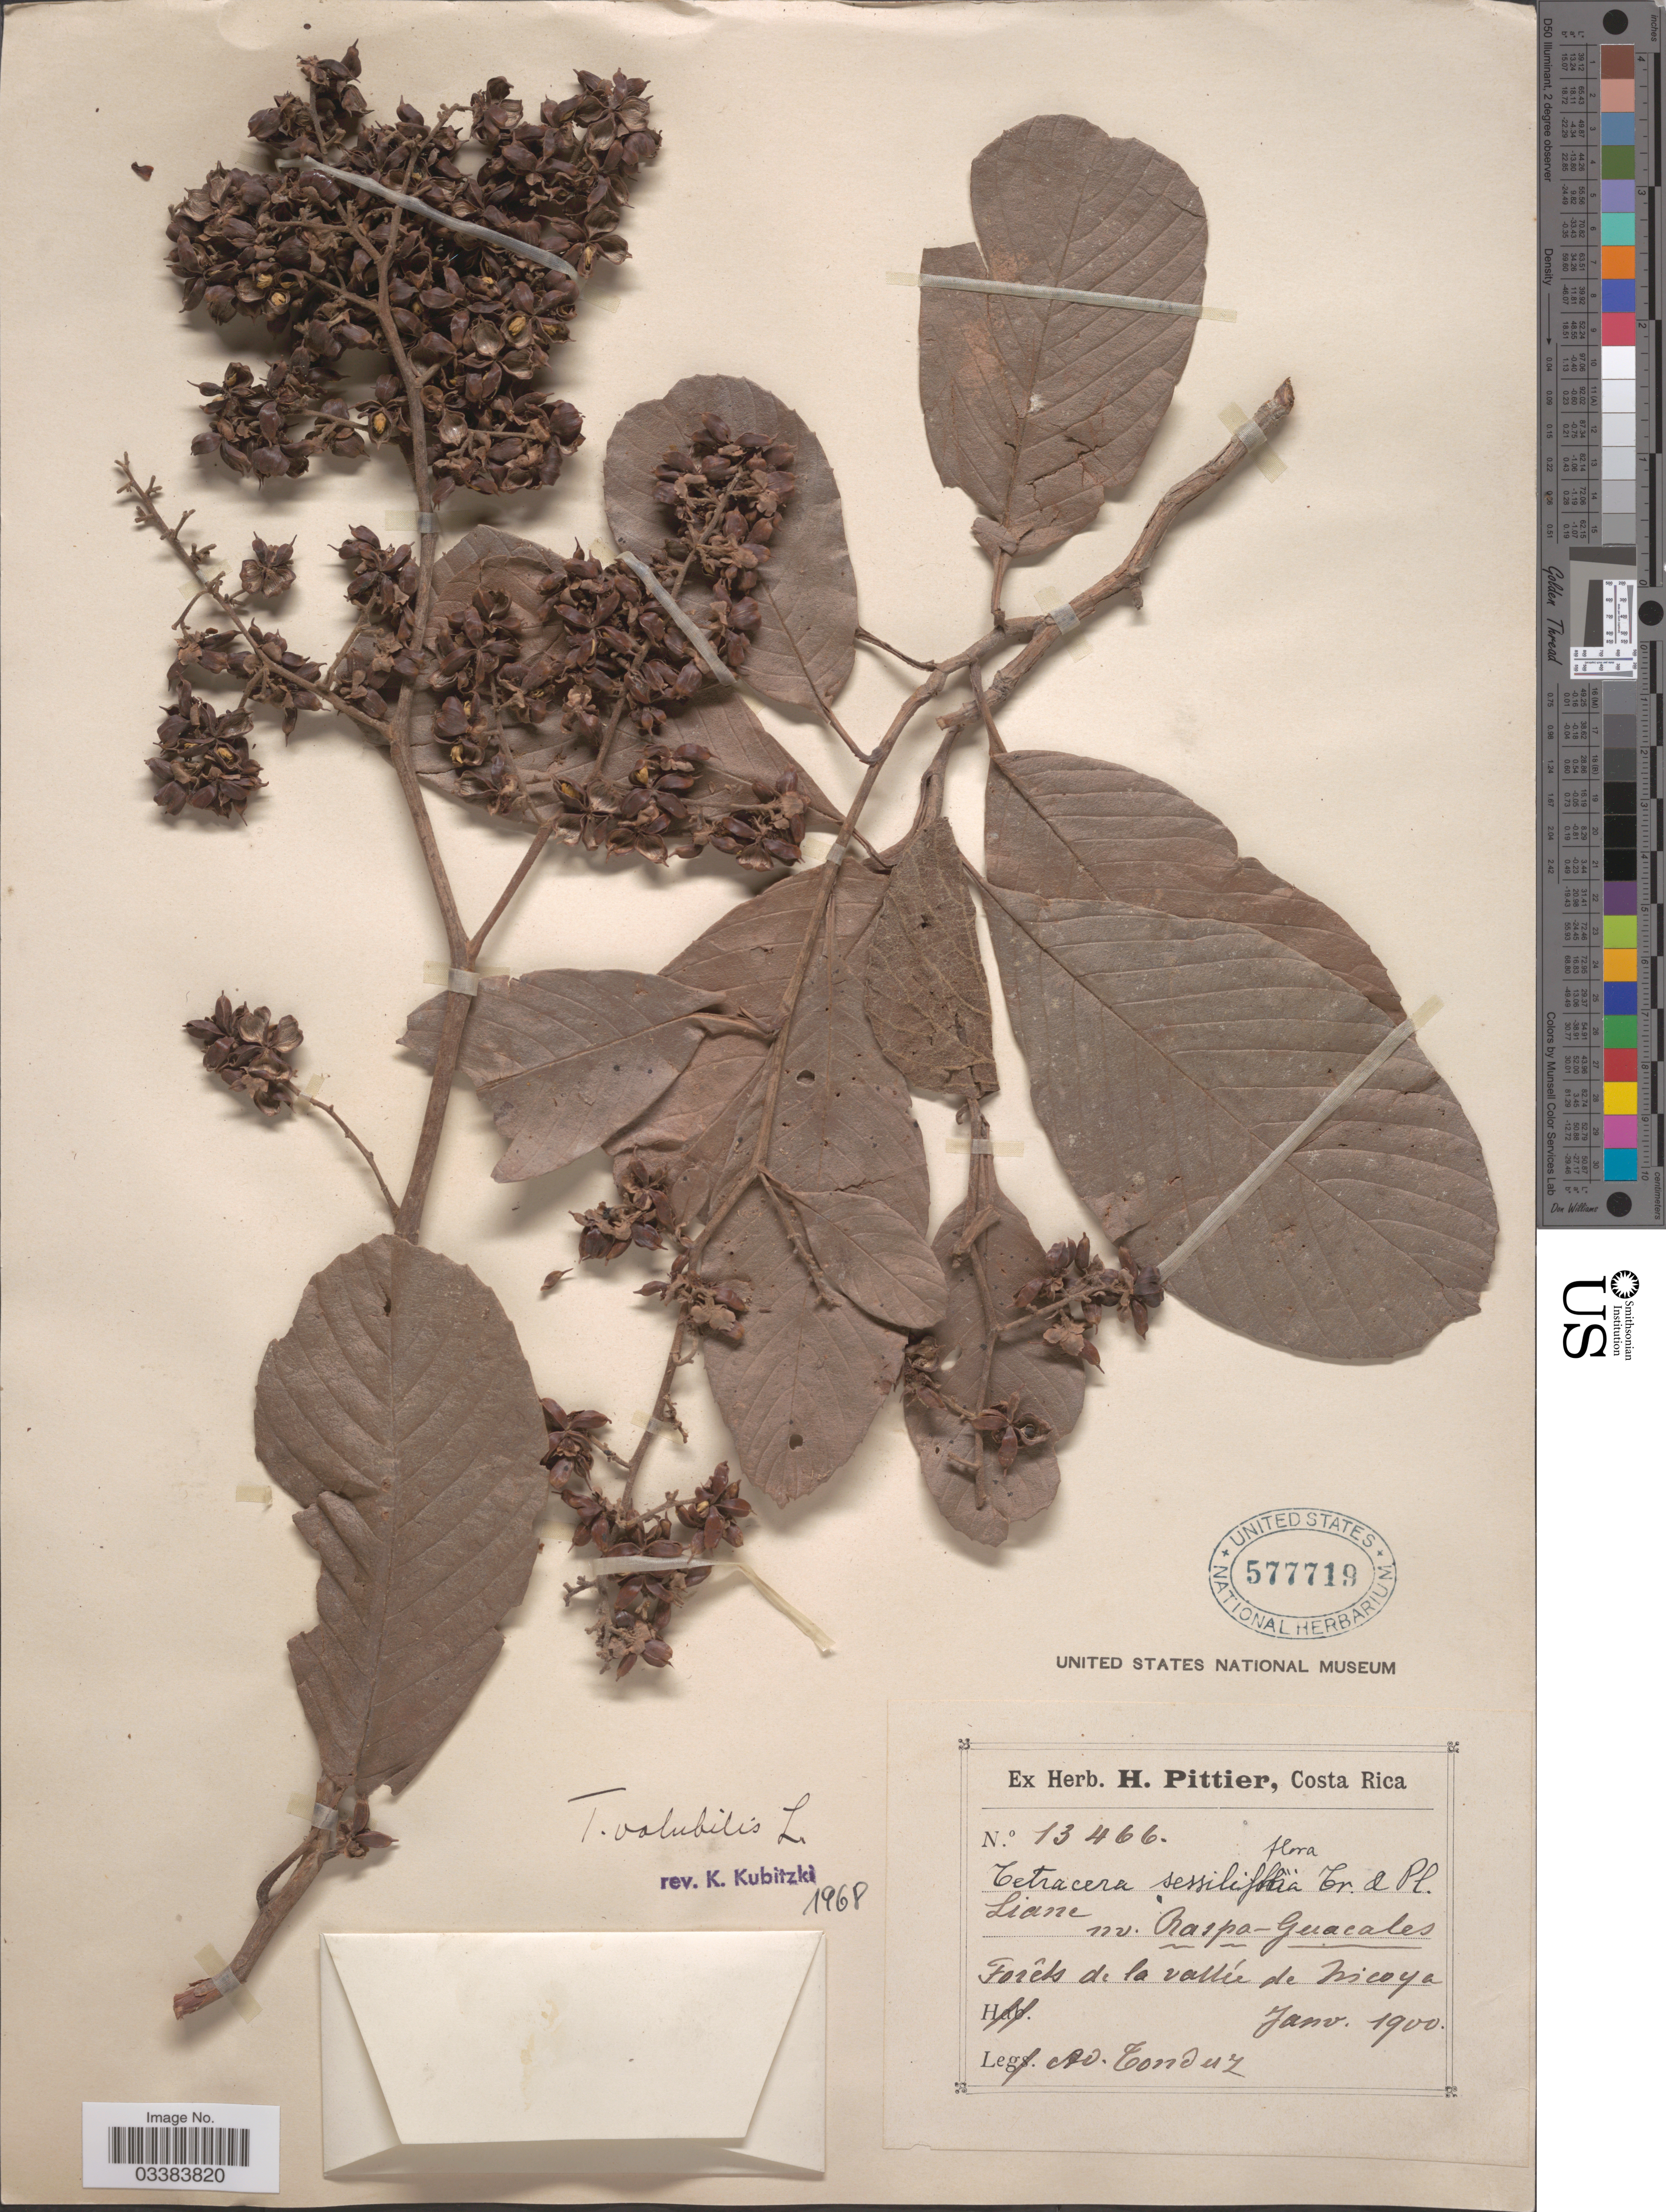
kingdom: Plantae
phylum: Tracheophyta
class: Magnoliopsida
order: Dilleniales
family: Dilleniaceae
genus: Tetracera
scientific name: Tetracera volubilis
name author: L.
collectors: A. Tonduz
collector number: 13466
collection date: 1900-01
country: Costa Rica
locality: Forêts de la vallée de Nicoya.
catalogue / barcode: US 577719